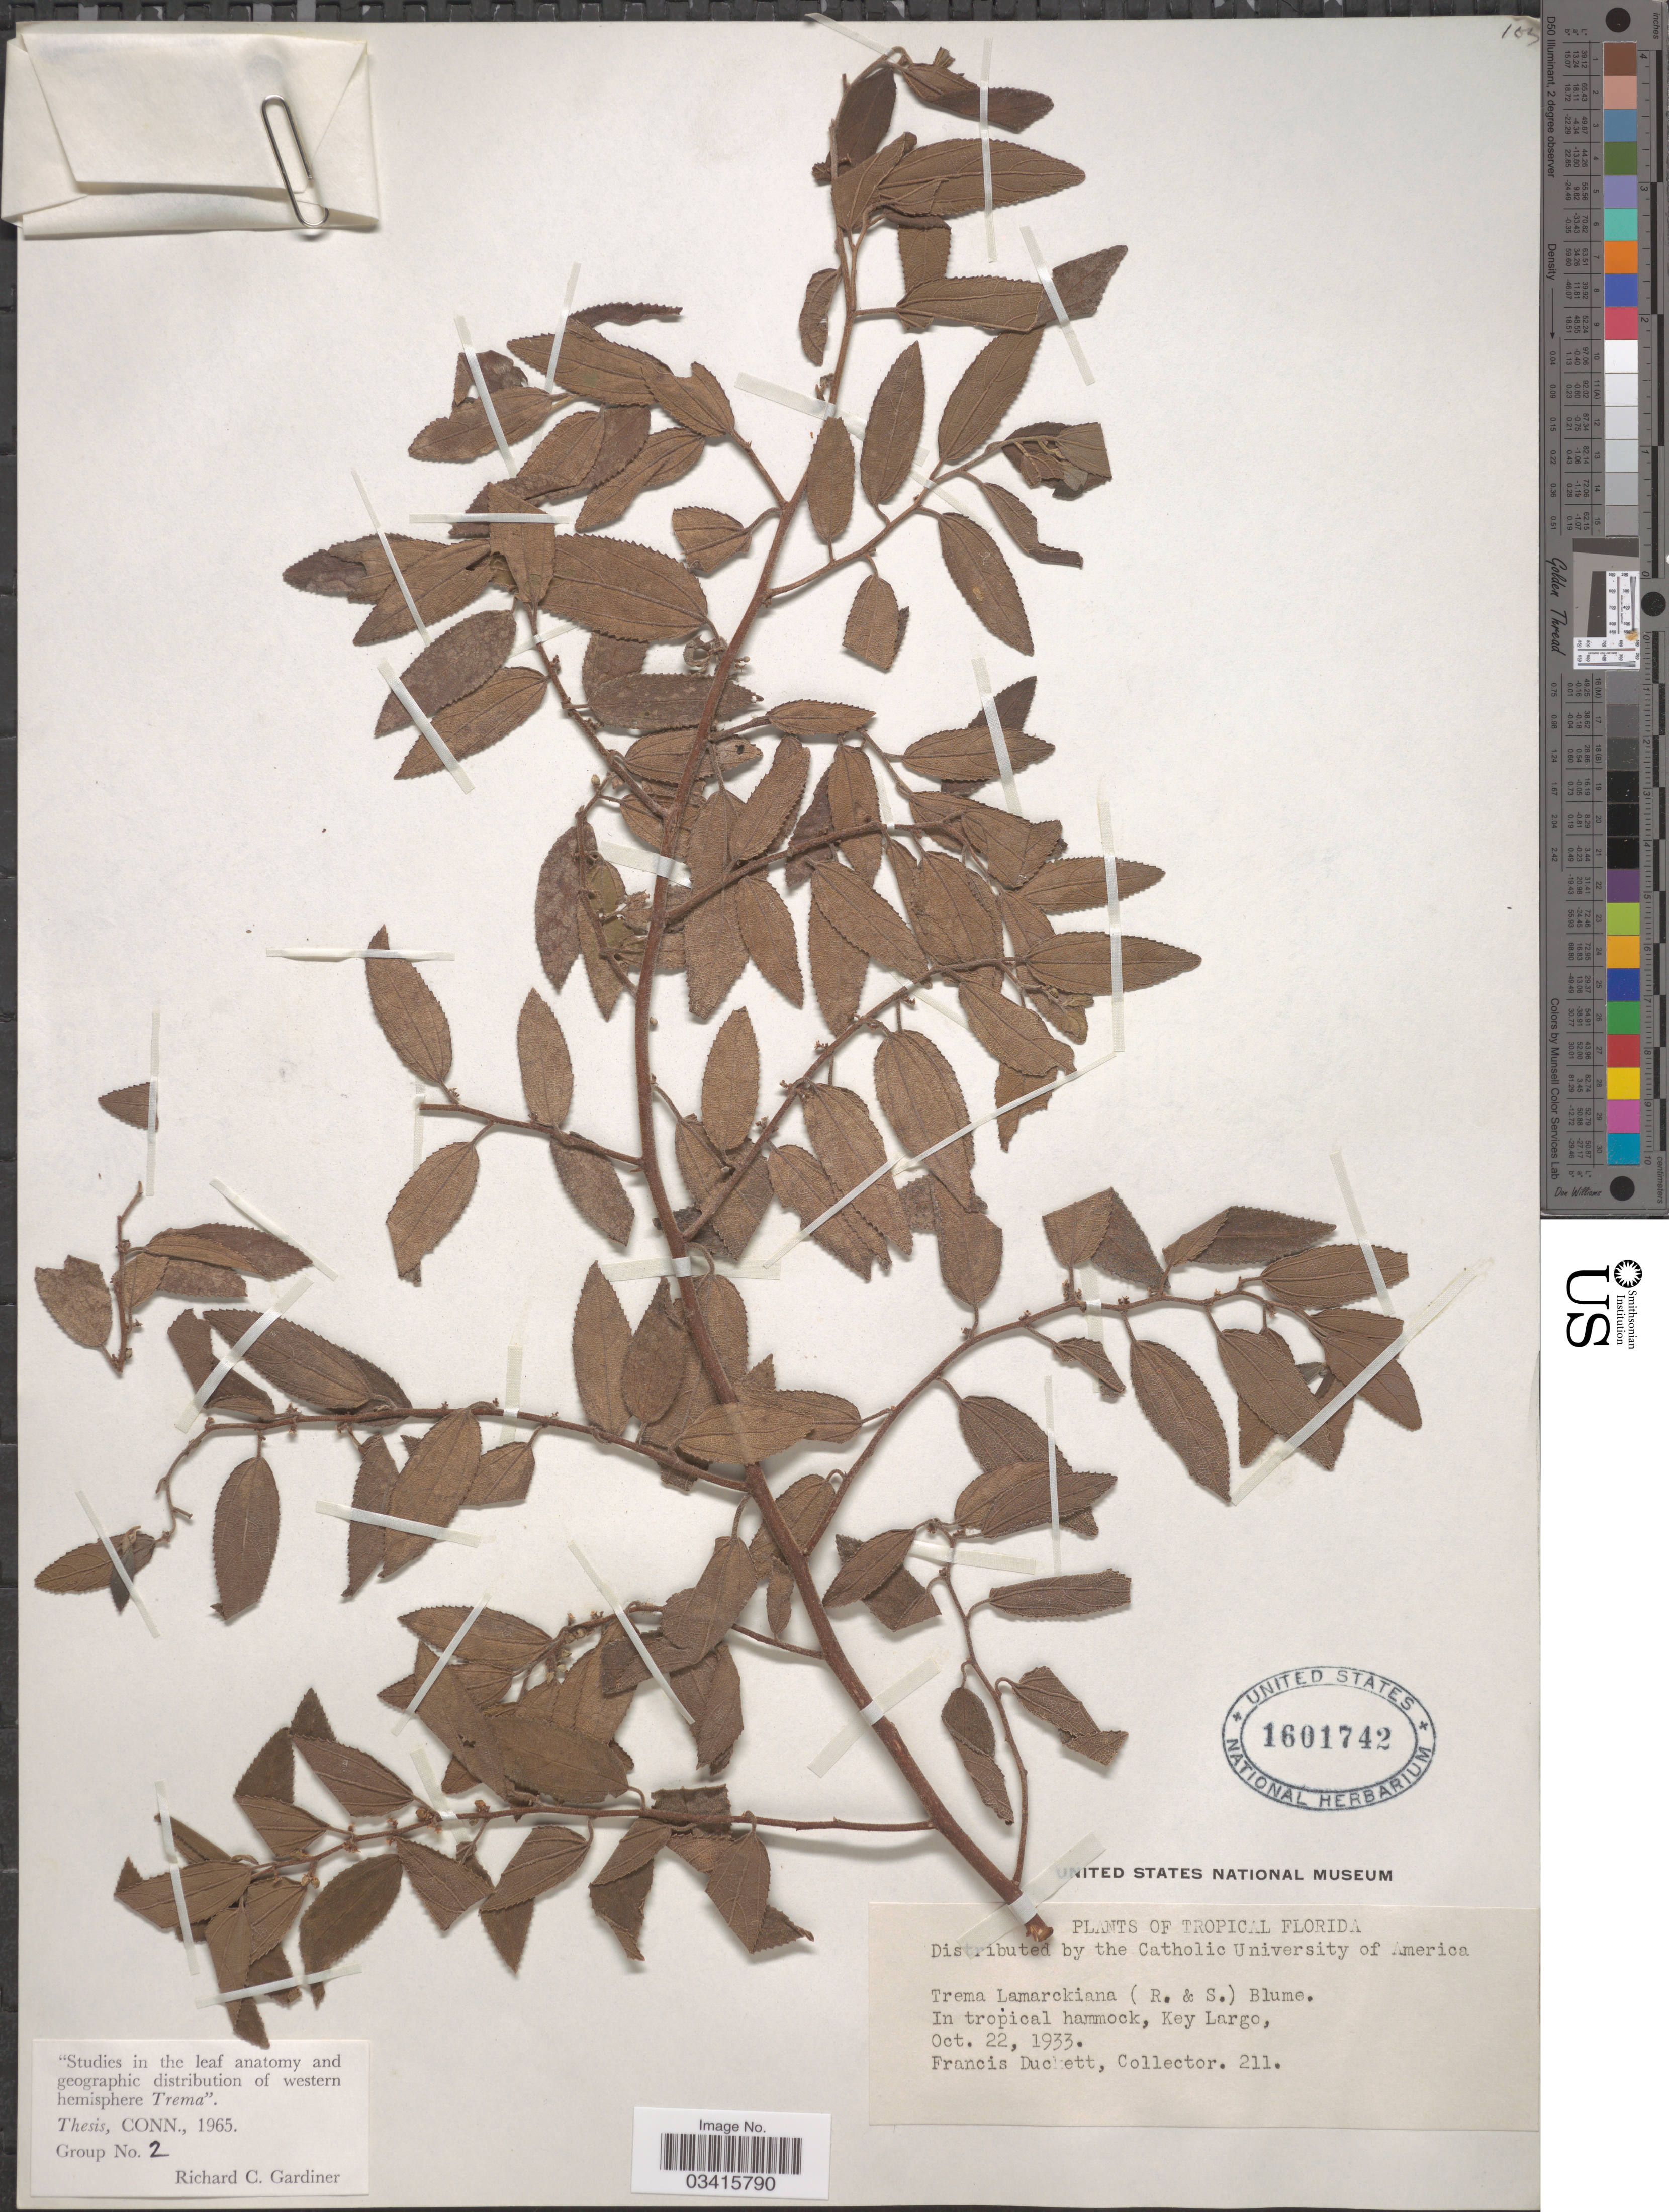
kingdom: Plantae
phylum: Tracheophyta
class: Magnoliopsida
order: Rosales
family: Cannabaceae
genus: Trema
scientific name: Trema lamarckianum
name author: (Schult.) Blume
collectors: F. Duckett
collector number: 211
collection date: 1933-10-22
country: United States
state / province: Florida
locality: Tropical Florida. In tropical hammock, Key Largo.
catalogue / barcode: US 1601742